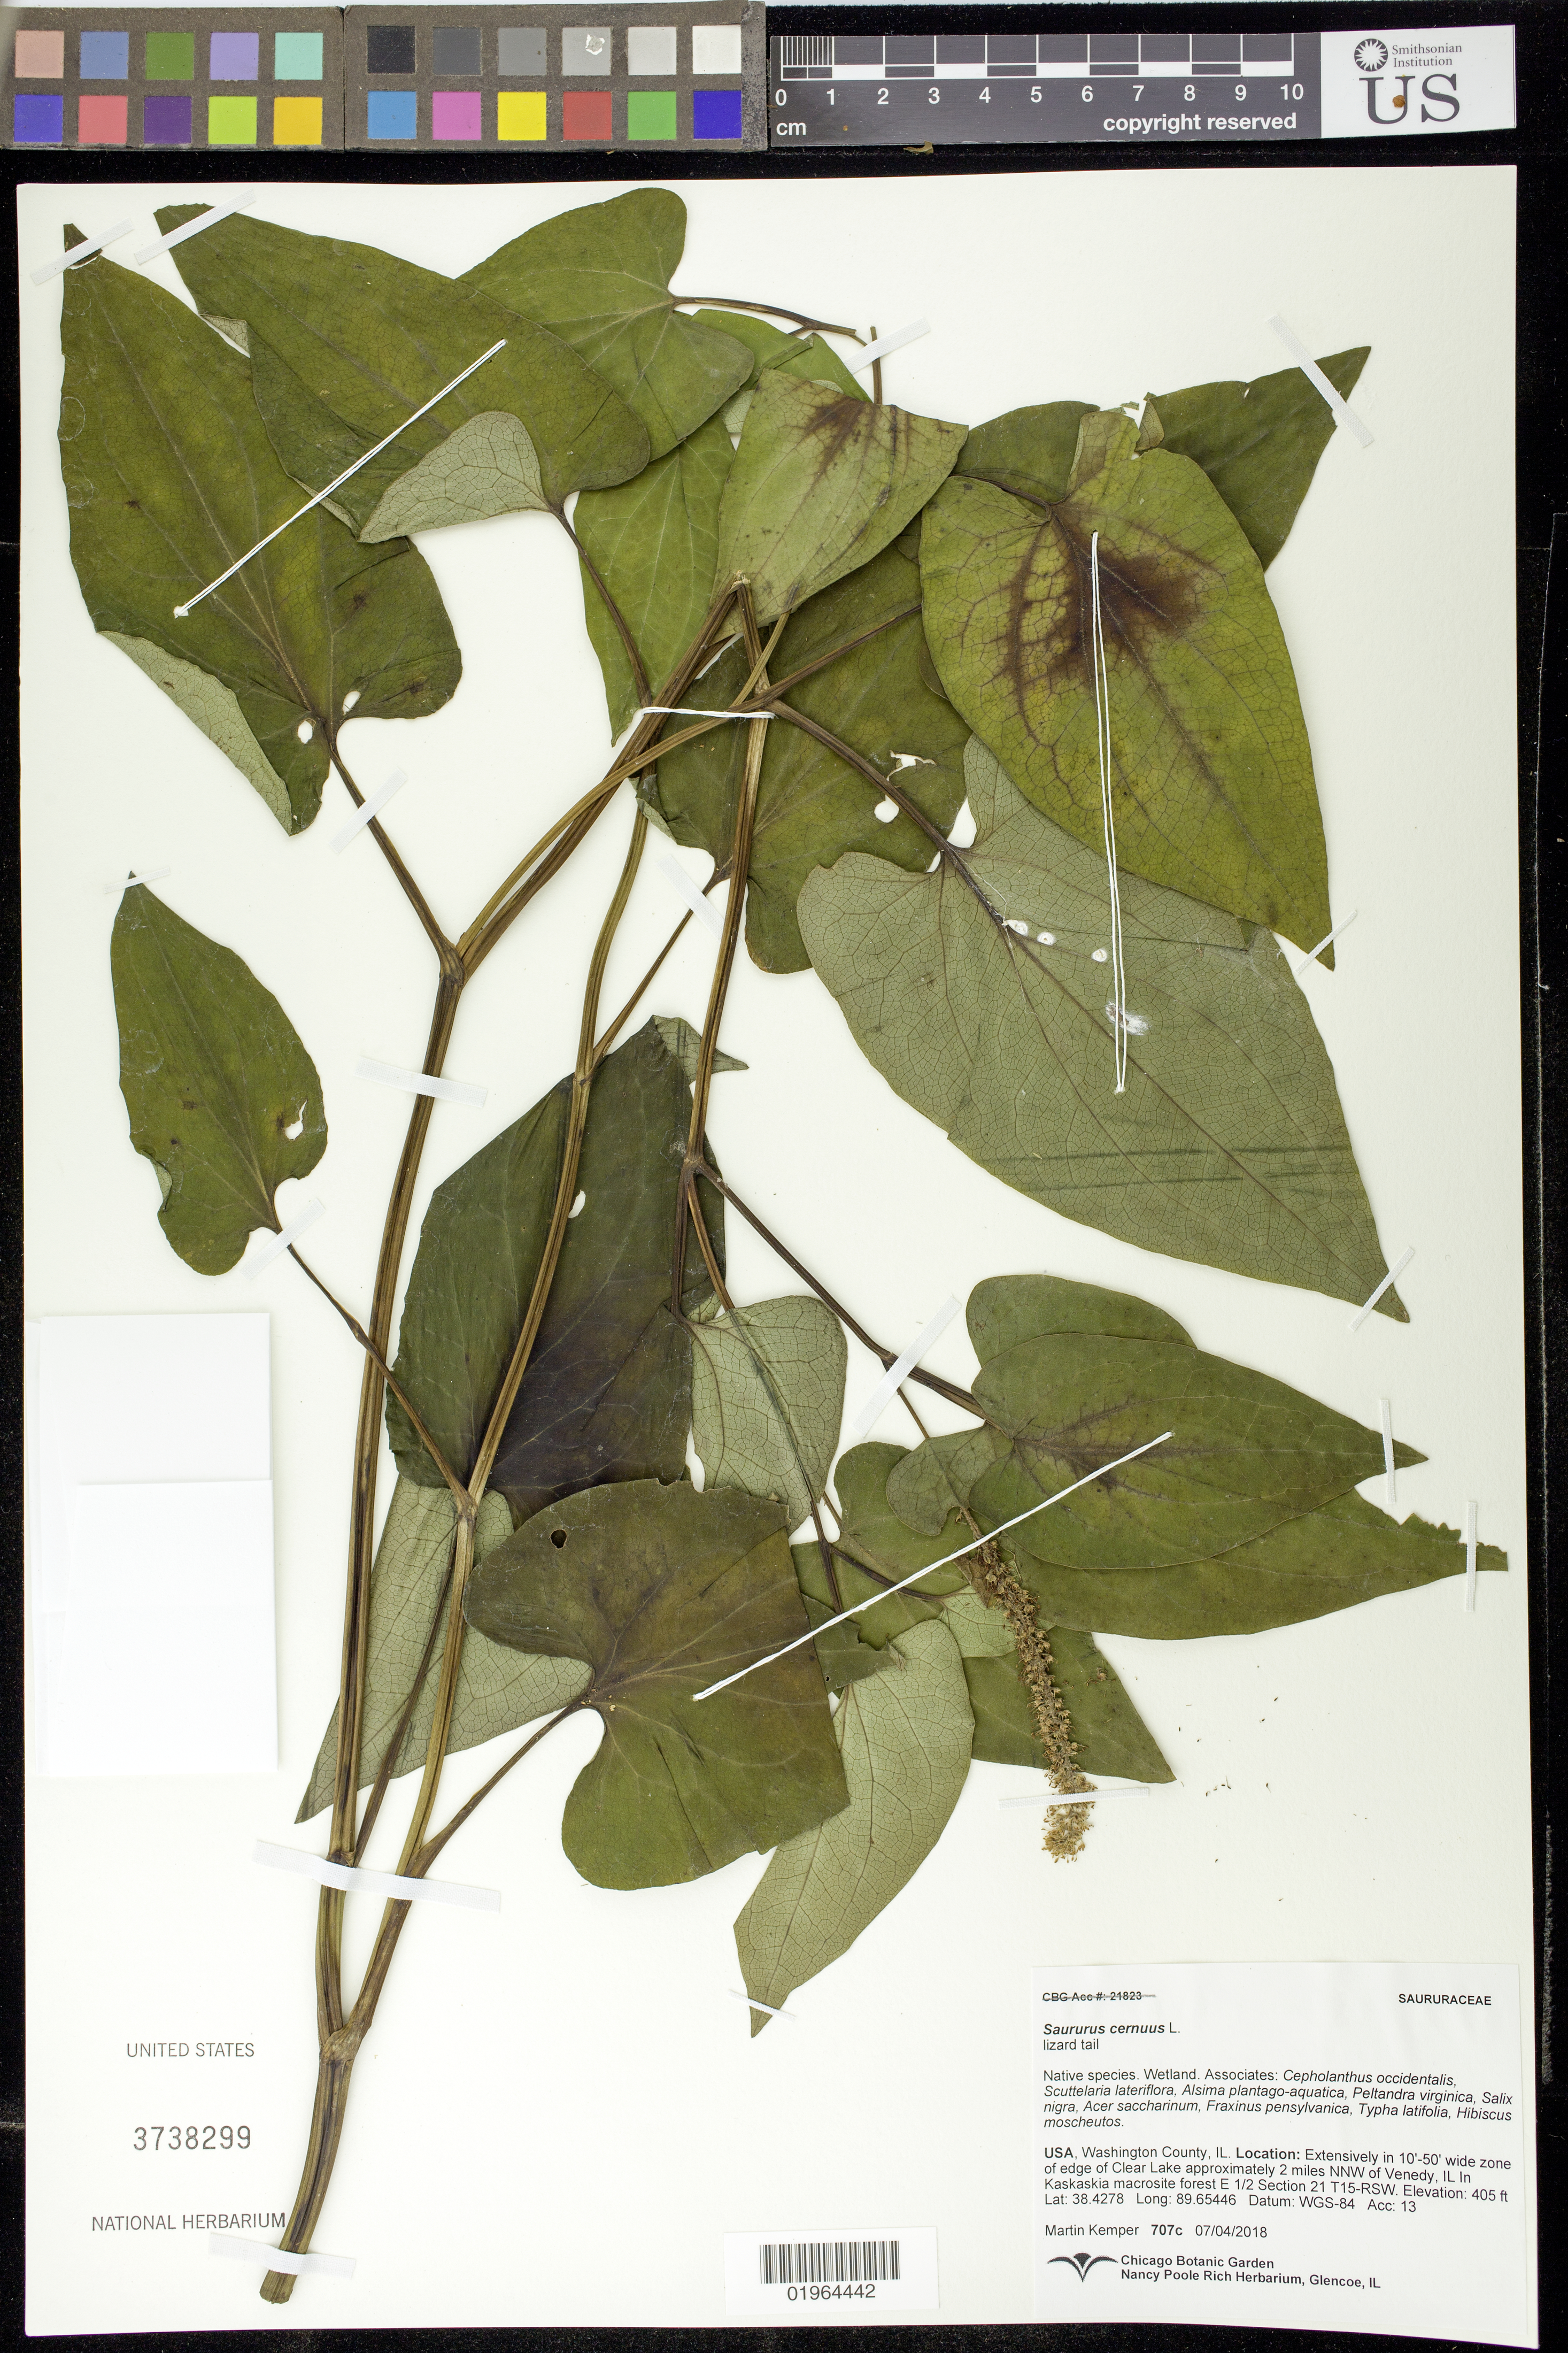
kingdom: Plantae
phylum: Tracheophyta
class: Magnoliopsida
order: Piperales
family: Saururaceae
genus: Saururus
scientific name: Saururus cernuus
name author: L.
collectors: M. Kemper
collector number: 707 c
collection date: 2018-07-04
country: United States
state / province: Illinois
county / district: Washington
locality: Clear Lake, 2 mi. NNW of Venedy, E 1/2 Section 21 T15-RSW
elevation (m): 123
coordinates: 38.4278, 89.65446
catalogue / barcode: US 3738299